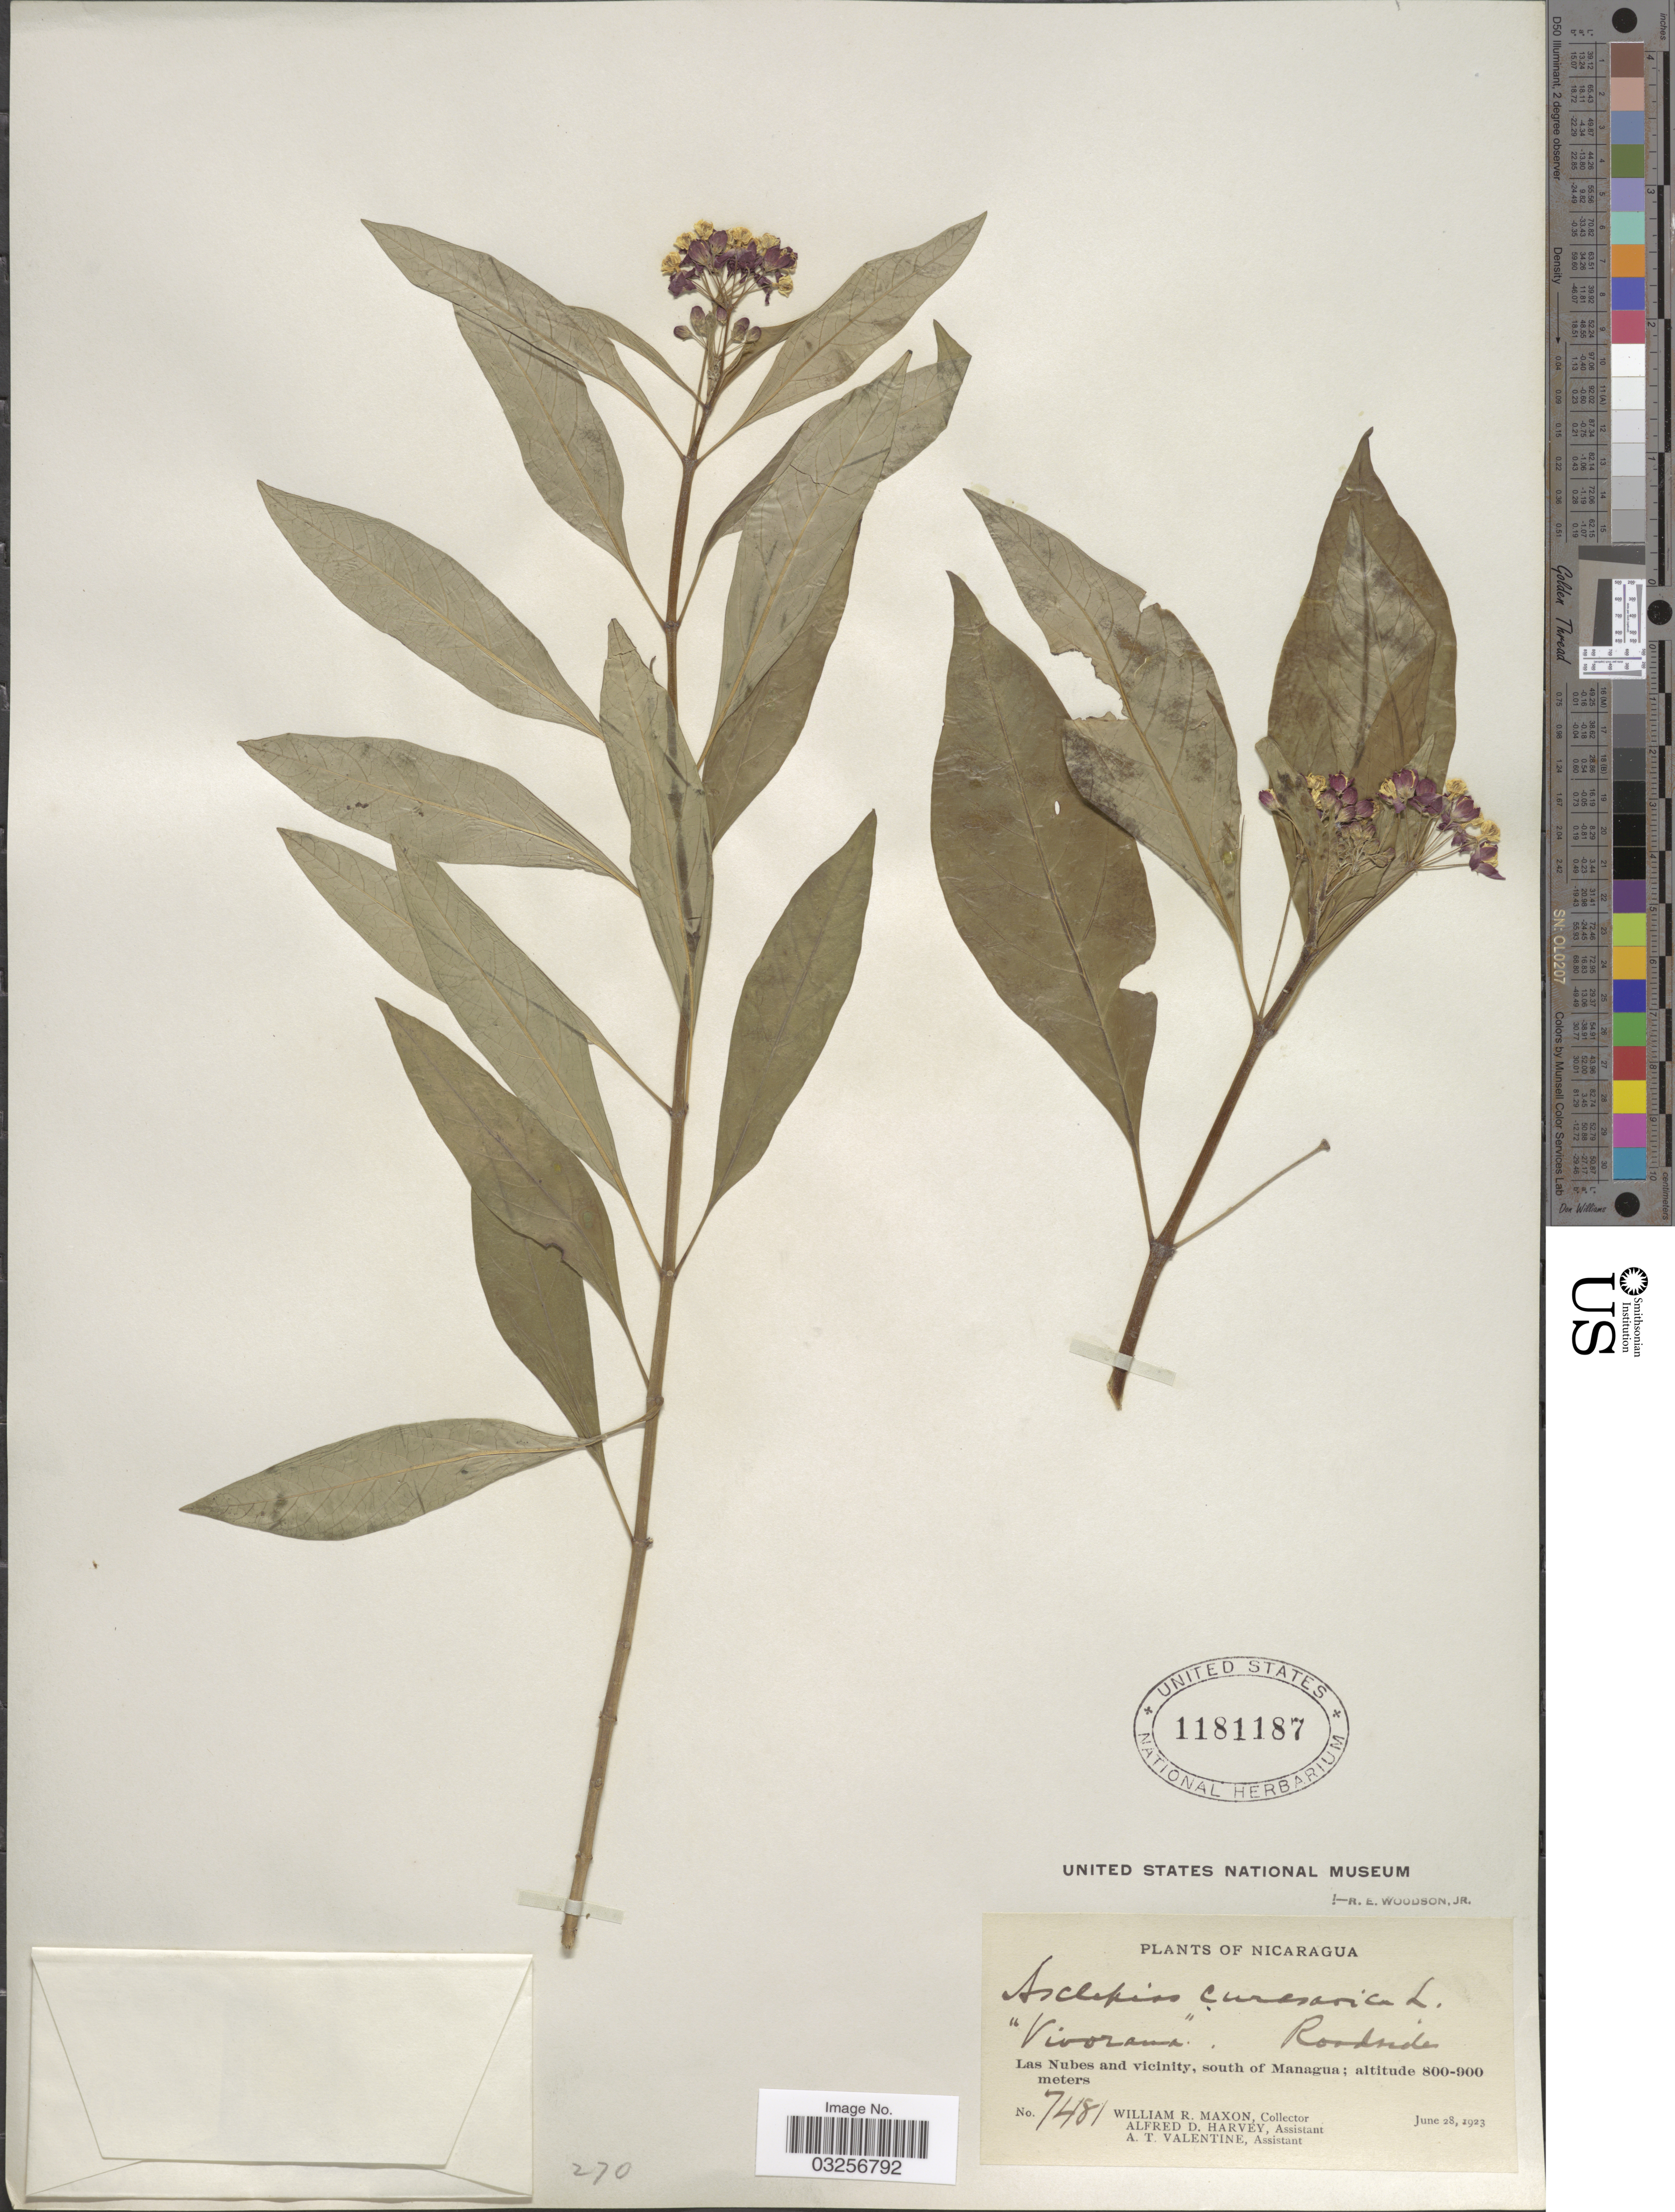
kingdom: Plantae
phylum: Tracheophyta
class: Magnoliopsida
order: Gentianales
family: Apocynaceae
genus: Asclepias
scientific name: Asclepias curassavica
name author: L.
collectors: W. R. Maxon, A. D. Harvey & A. Valentine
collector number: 7481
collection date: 1923-06-28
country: Nicaragua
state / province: Managua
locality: Roadside. Las Nubes and vicinity, south of Managua.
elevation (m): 800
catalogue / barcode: US 1181187